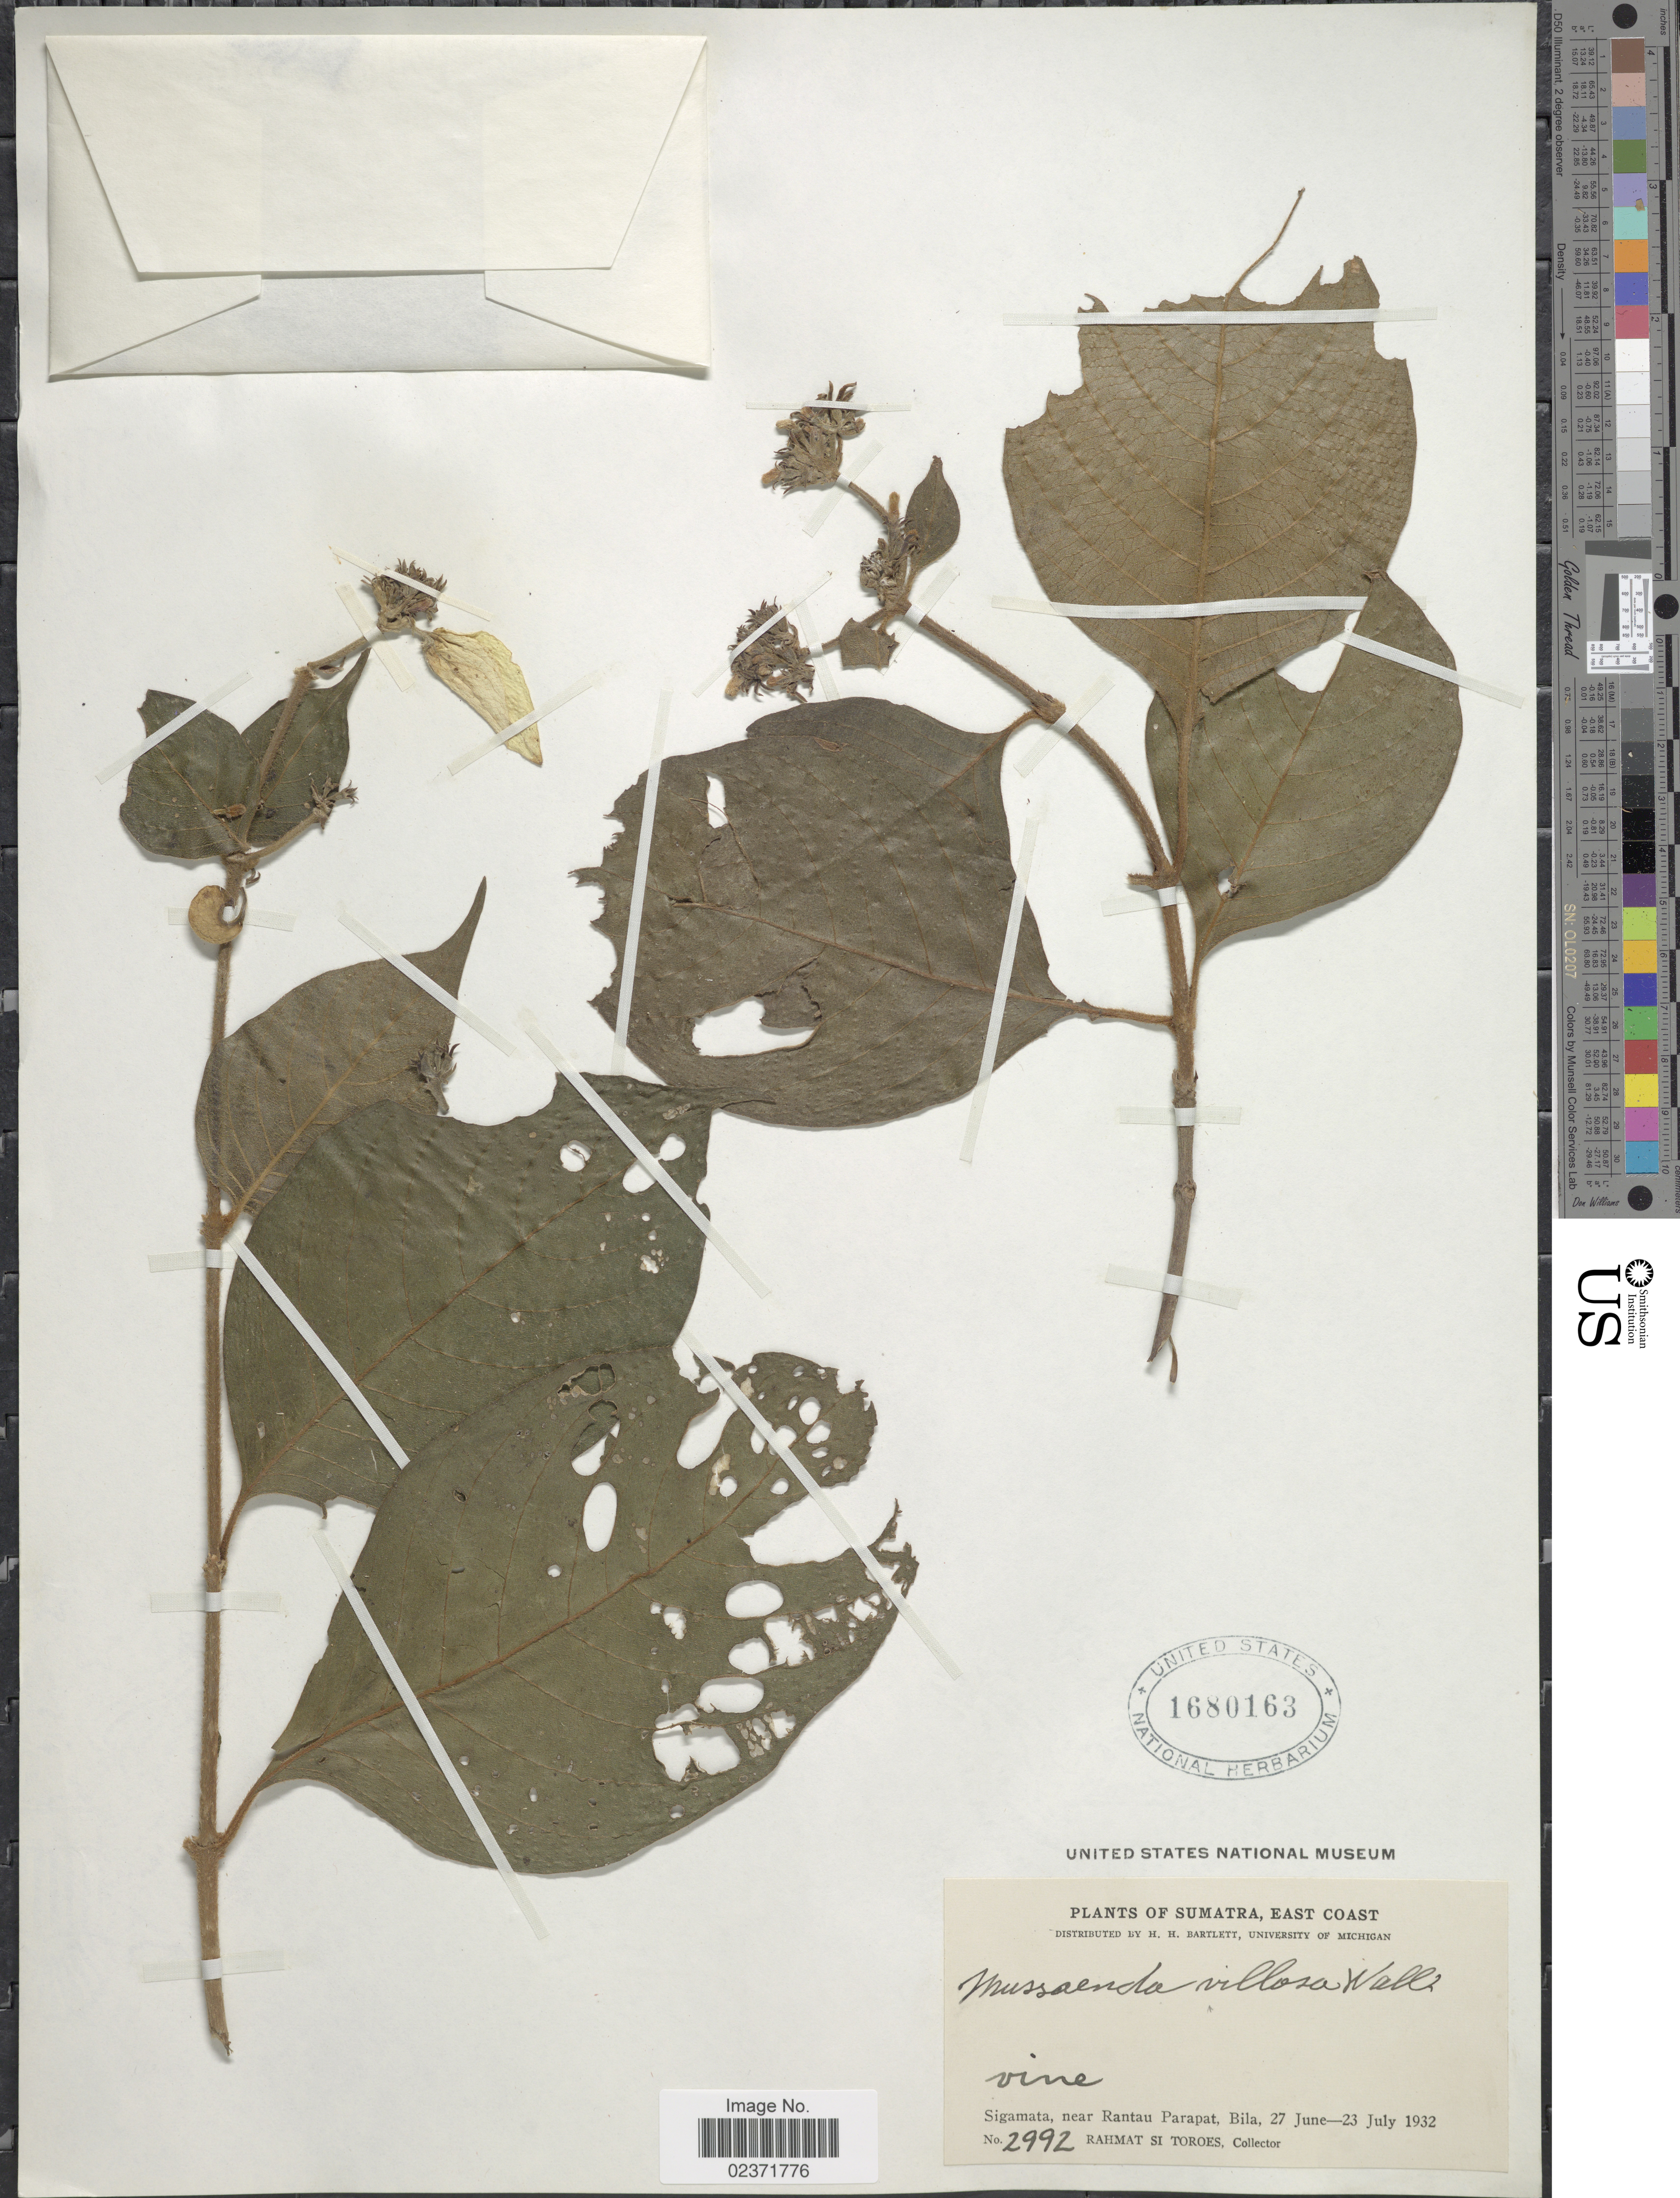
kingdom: Plantae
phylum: Tracheophyta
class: Magnoliopsida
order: Gentianales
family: Rubiaceae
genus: Mussaenda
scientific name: Mussaenda villosa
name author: Wall. ex G. Don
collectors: Rahmat Si Boeea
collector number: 2992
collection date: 1932-06-27/1932-07-23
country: Indonesia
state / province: Sumatra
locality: East Coast, Sigamata, near Rantau Parapat, Bila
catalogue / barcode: US 1680163